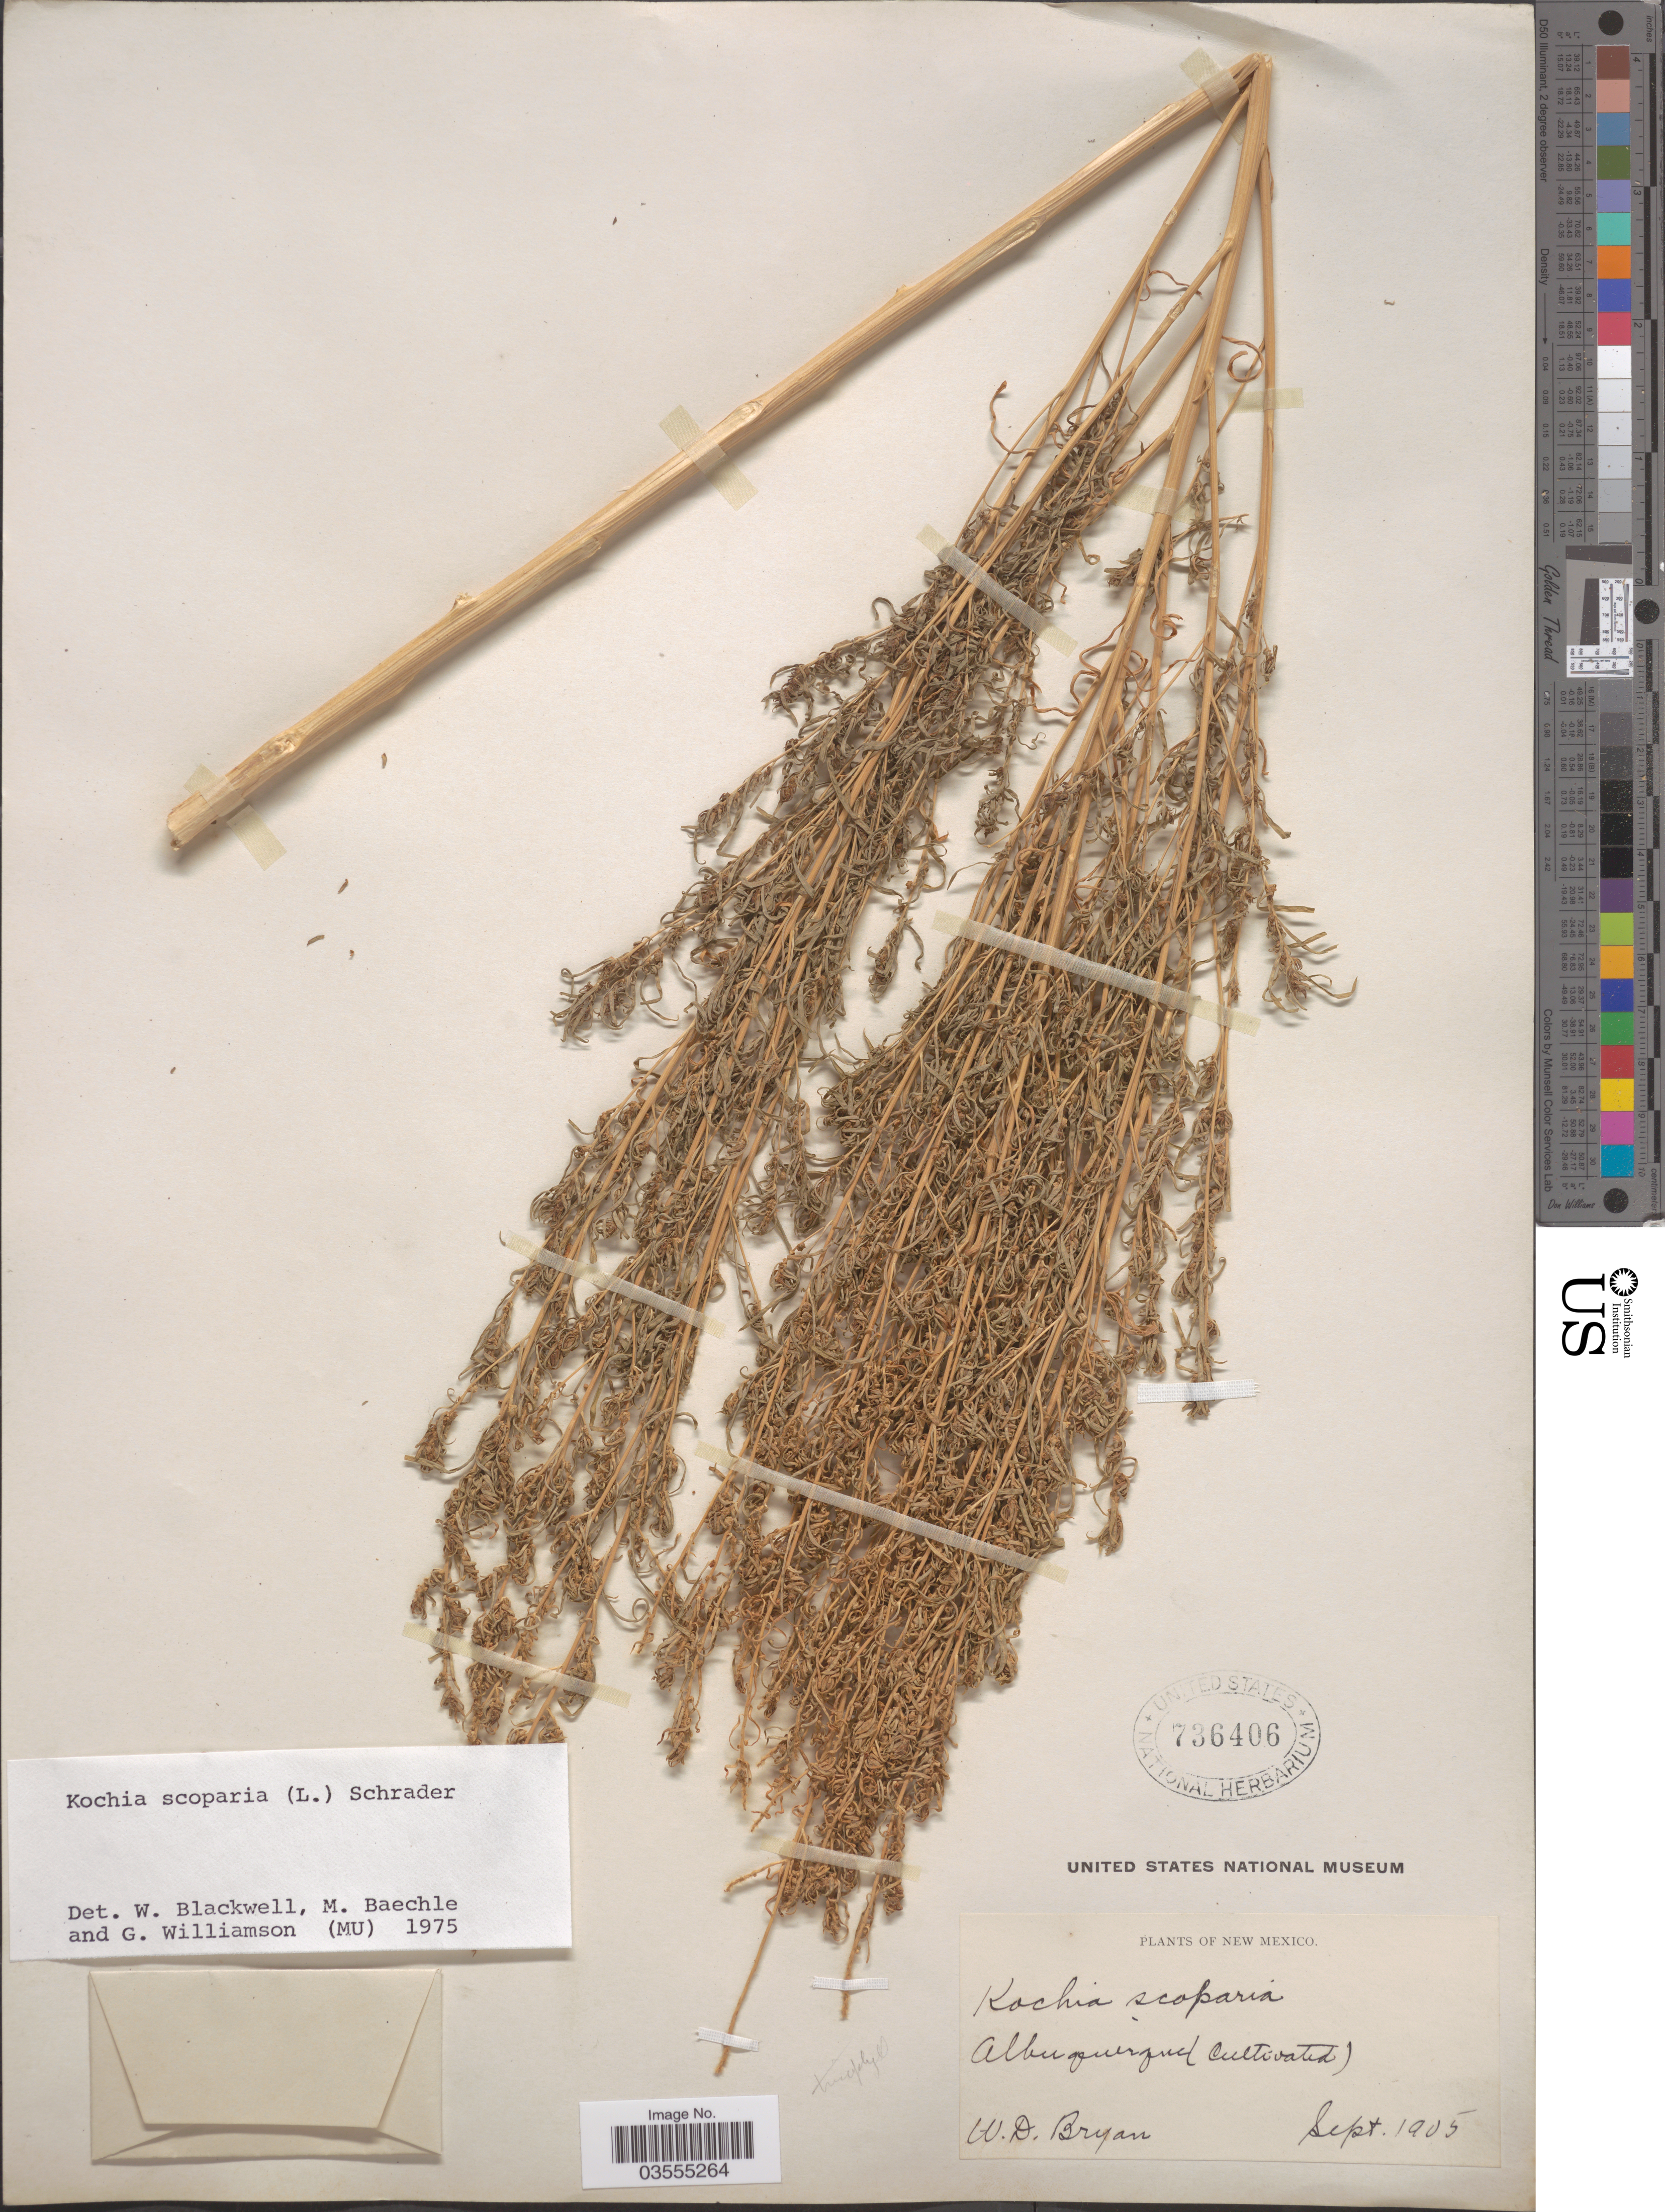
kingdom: Plantae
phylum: Tracheophyta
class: Magnoliopsida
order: Caryophyllales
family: Amaranthaceae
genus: Bassia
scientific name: Bassia scoparia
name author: (L.) Voss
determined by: U.S. National Herbarium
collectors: W. Bryan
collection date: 1905-09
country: United States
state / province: New Mexico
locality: Albuquerque.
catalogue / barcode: US 736406